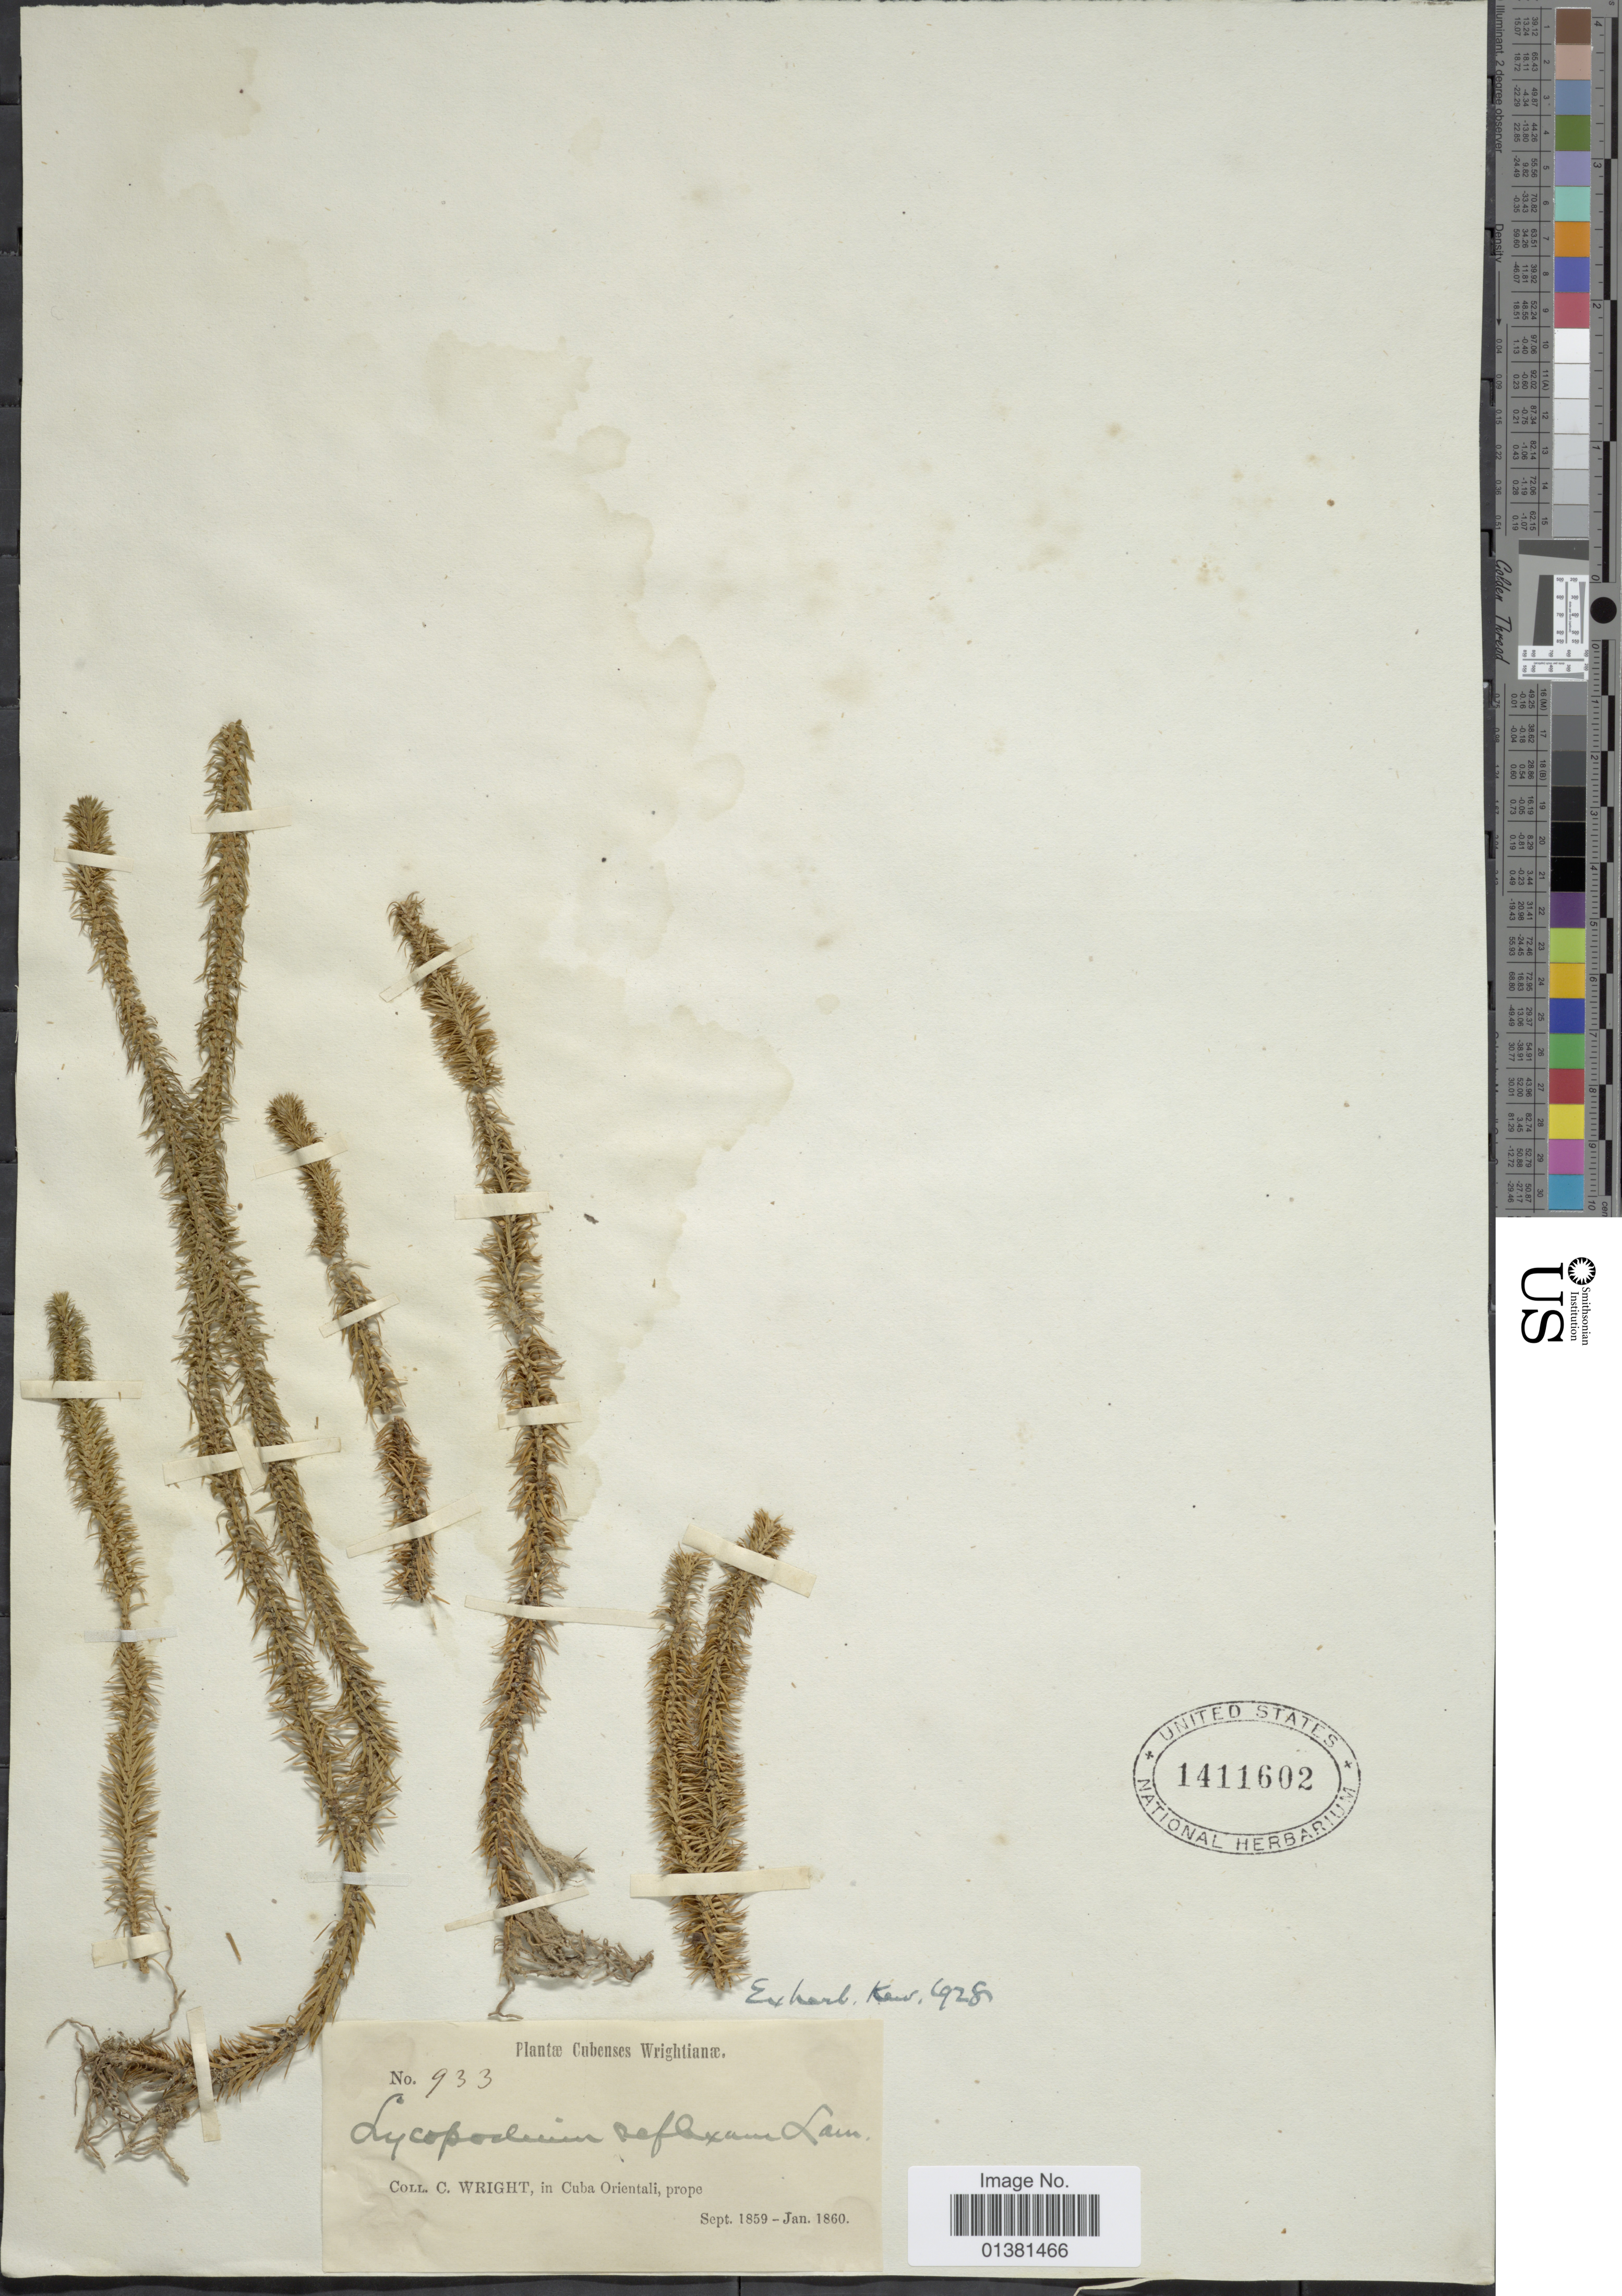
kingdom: Plantae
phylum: Tracheophyta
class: Lycopodiopsida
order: Lycopodiales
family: Lycopodiaceae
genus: Phlegmariurus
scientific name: Phlegmariurus reflexus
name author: (Lam.) B. Øllg.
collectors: C. Wright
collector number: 933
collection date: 1859-09/1860-01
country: Cuba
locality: In Cuba Orientali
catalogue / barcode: US 1411602